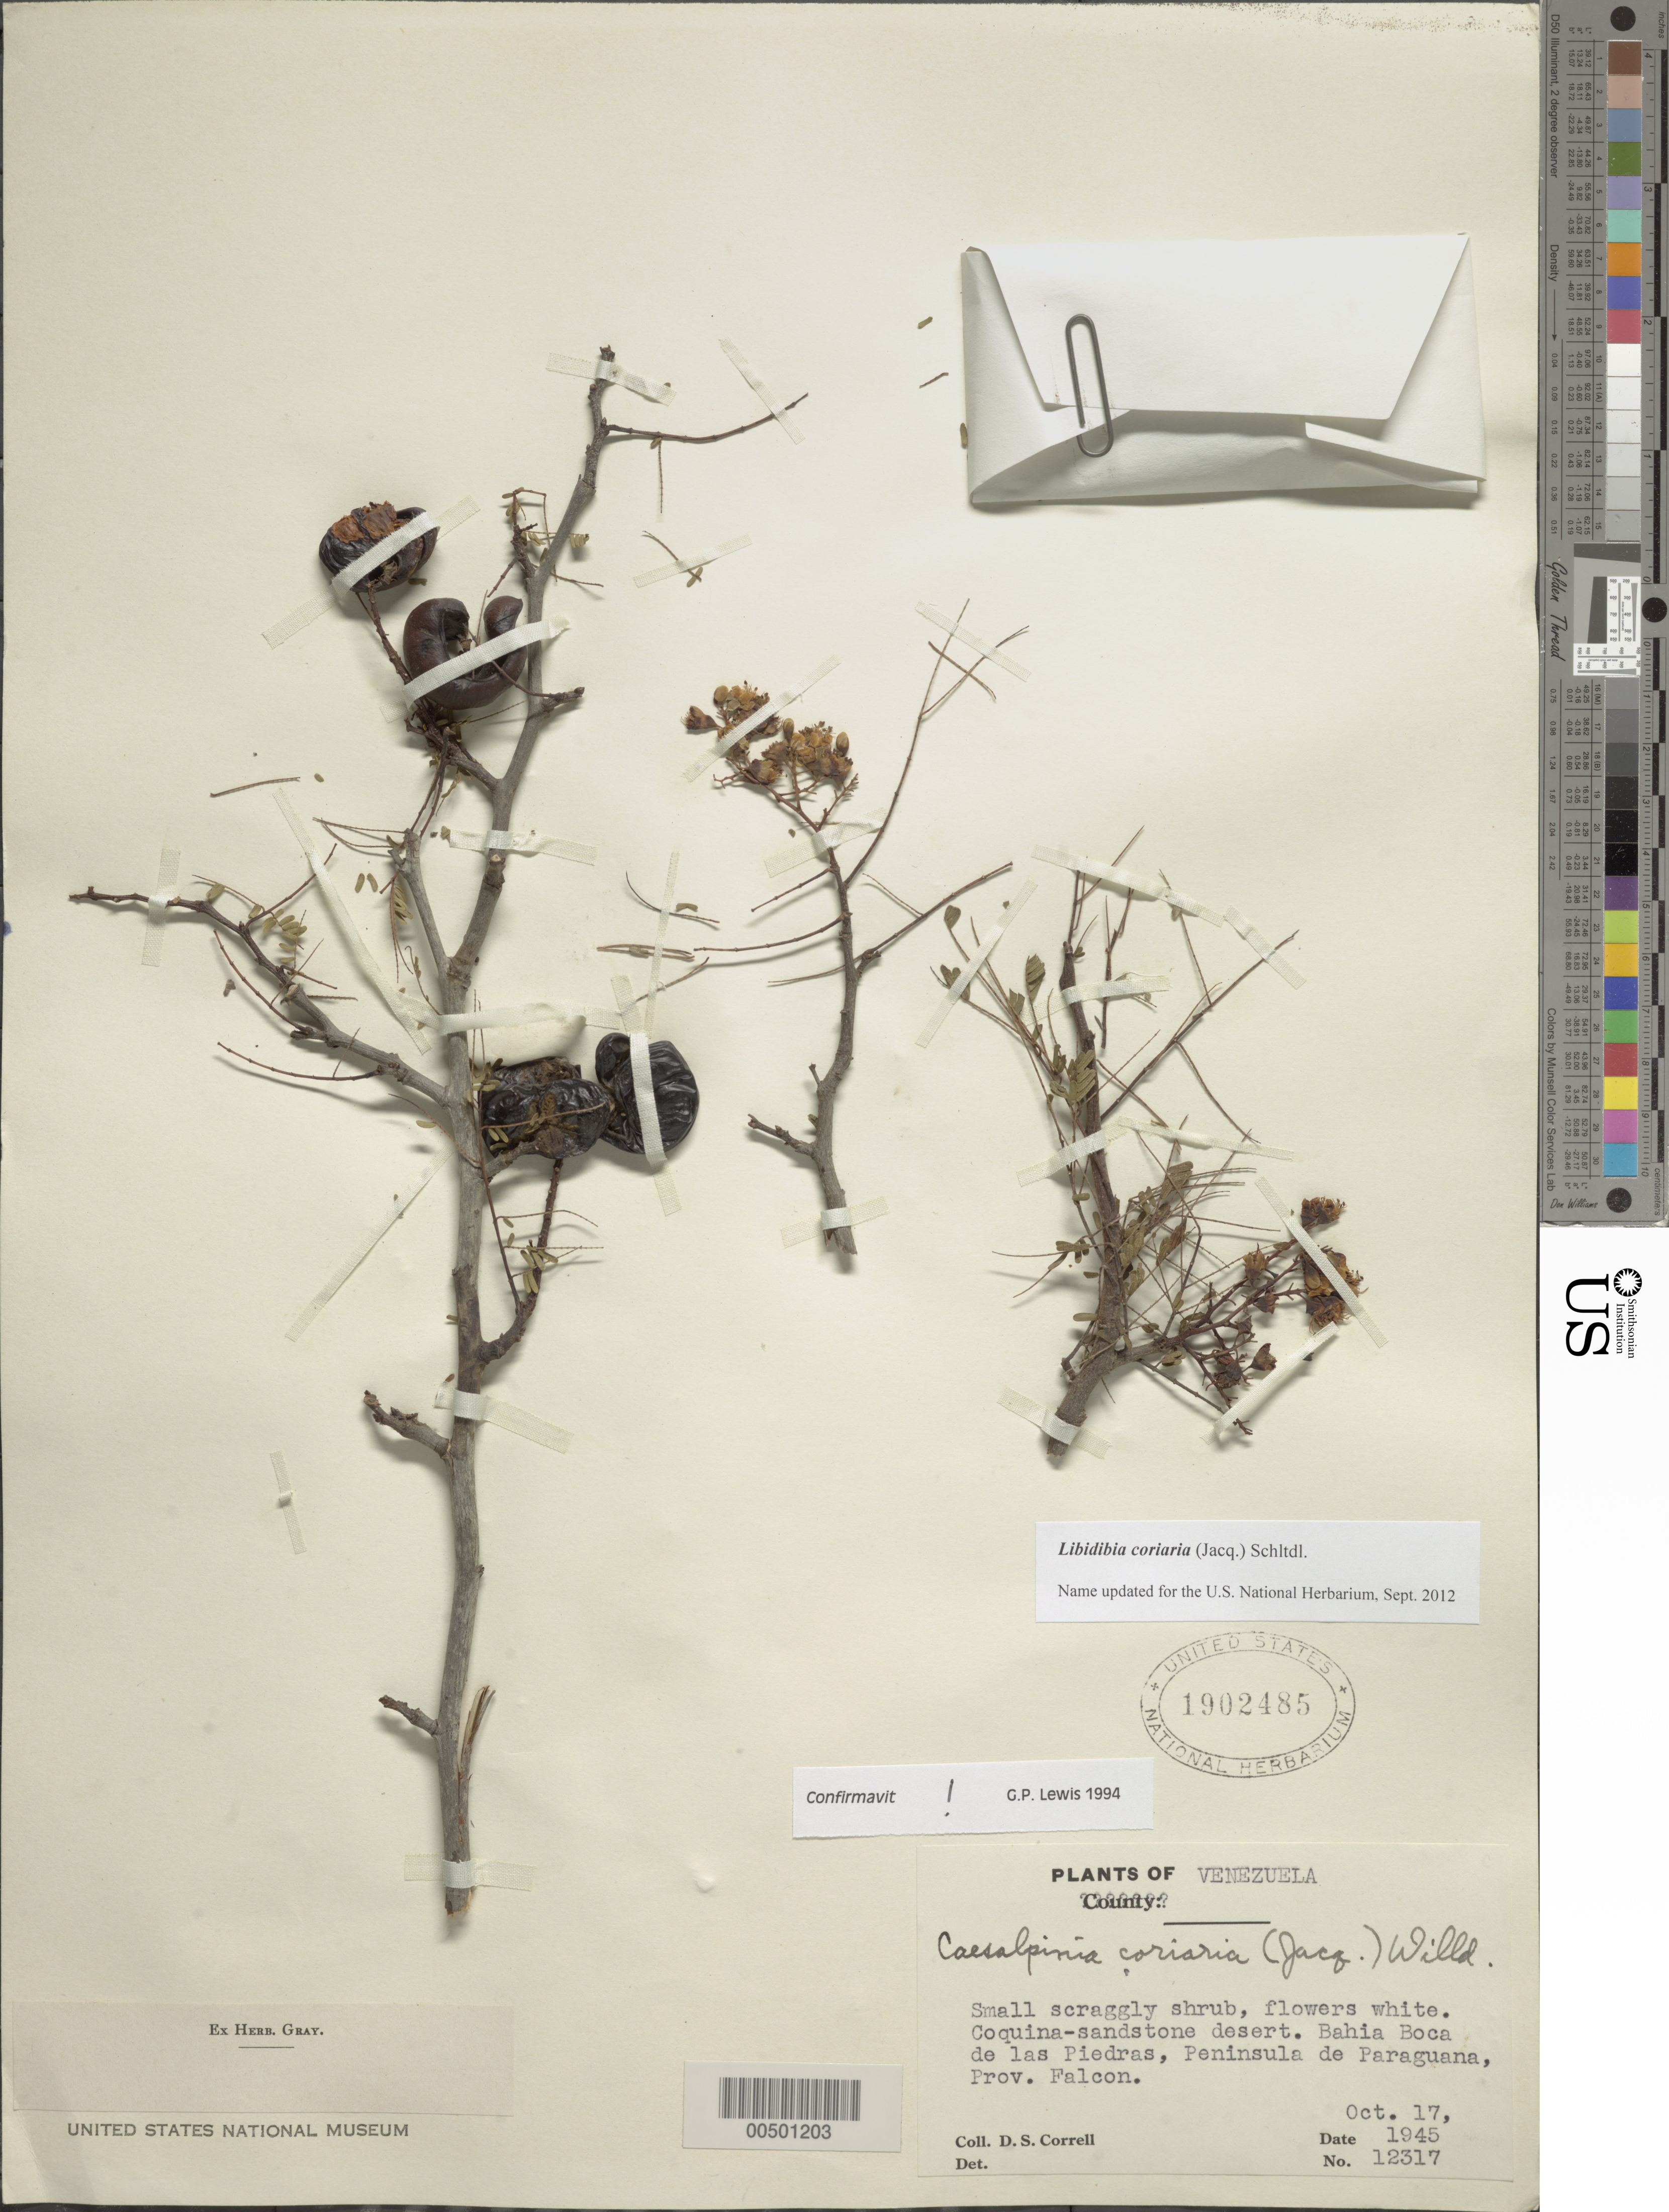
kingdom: Plantae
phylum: Tracheophyta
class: Magnoliopsida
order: Fabales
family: Fabaceae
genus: Libidibia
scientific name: Libidibia coriaria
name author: (Jacq.) Schltdl.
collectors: D. S. Correll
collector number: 12317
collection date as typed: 17 Oct 1945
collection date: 1945-10-17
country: Venezuela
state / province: Falcón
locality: Bahia boca de las piedras, peninsula de paraguana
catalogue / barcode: US 1902485